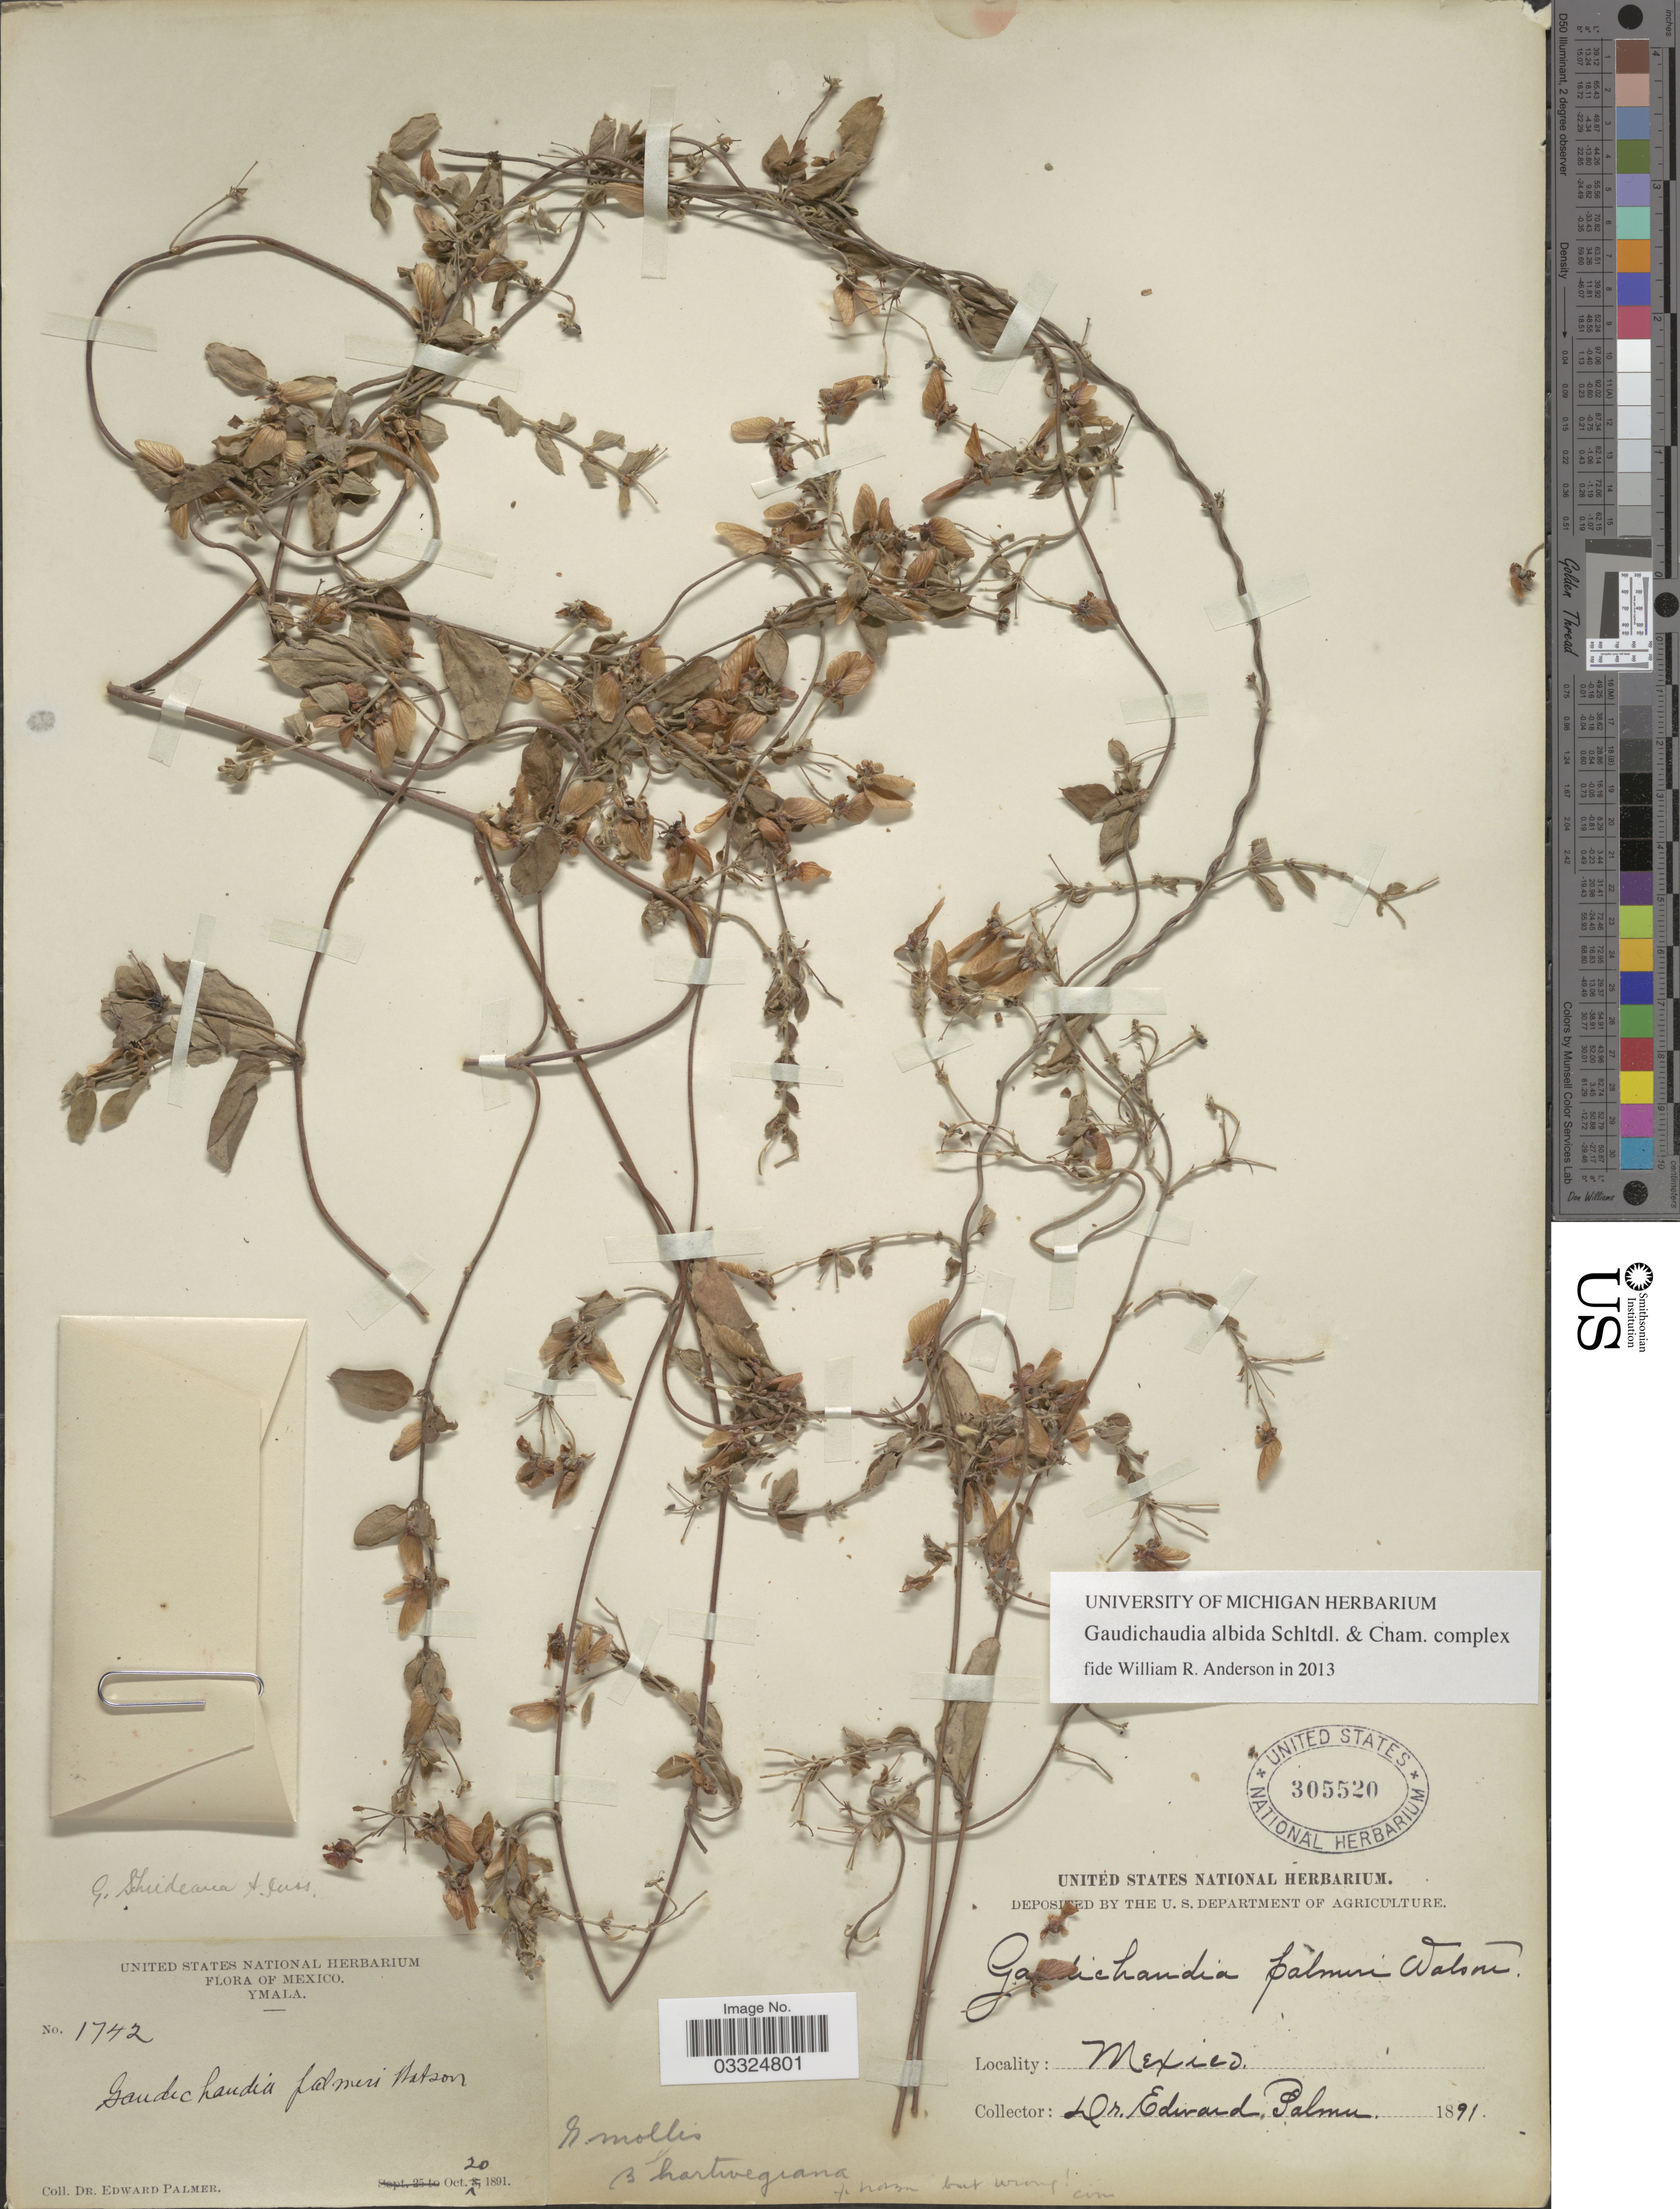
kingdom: Plantae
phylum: Tracheophyta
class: Magnoliopsida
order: Malpighiales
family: Malpighiaceae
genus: Gaudichaudia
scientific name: Gaudichaudia albida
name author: Schltdl. & Cham.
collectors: E. Palmer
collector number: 1742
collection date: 1891-10-20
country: Mexico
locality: Ymala.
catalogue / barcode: US 305520